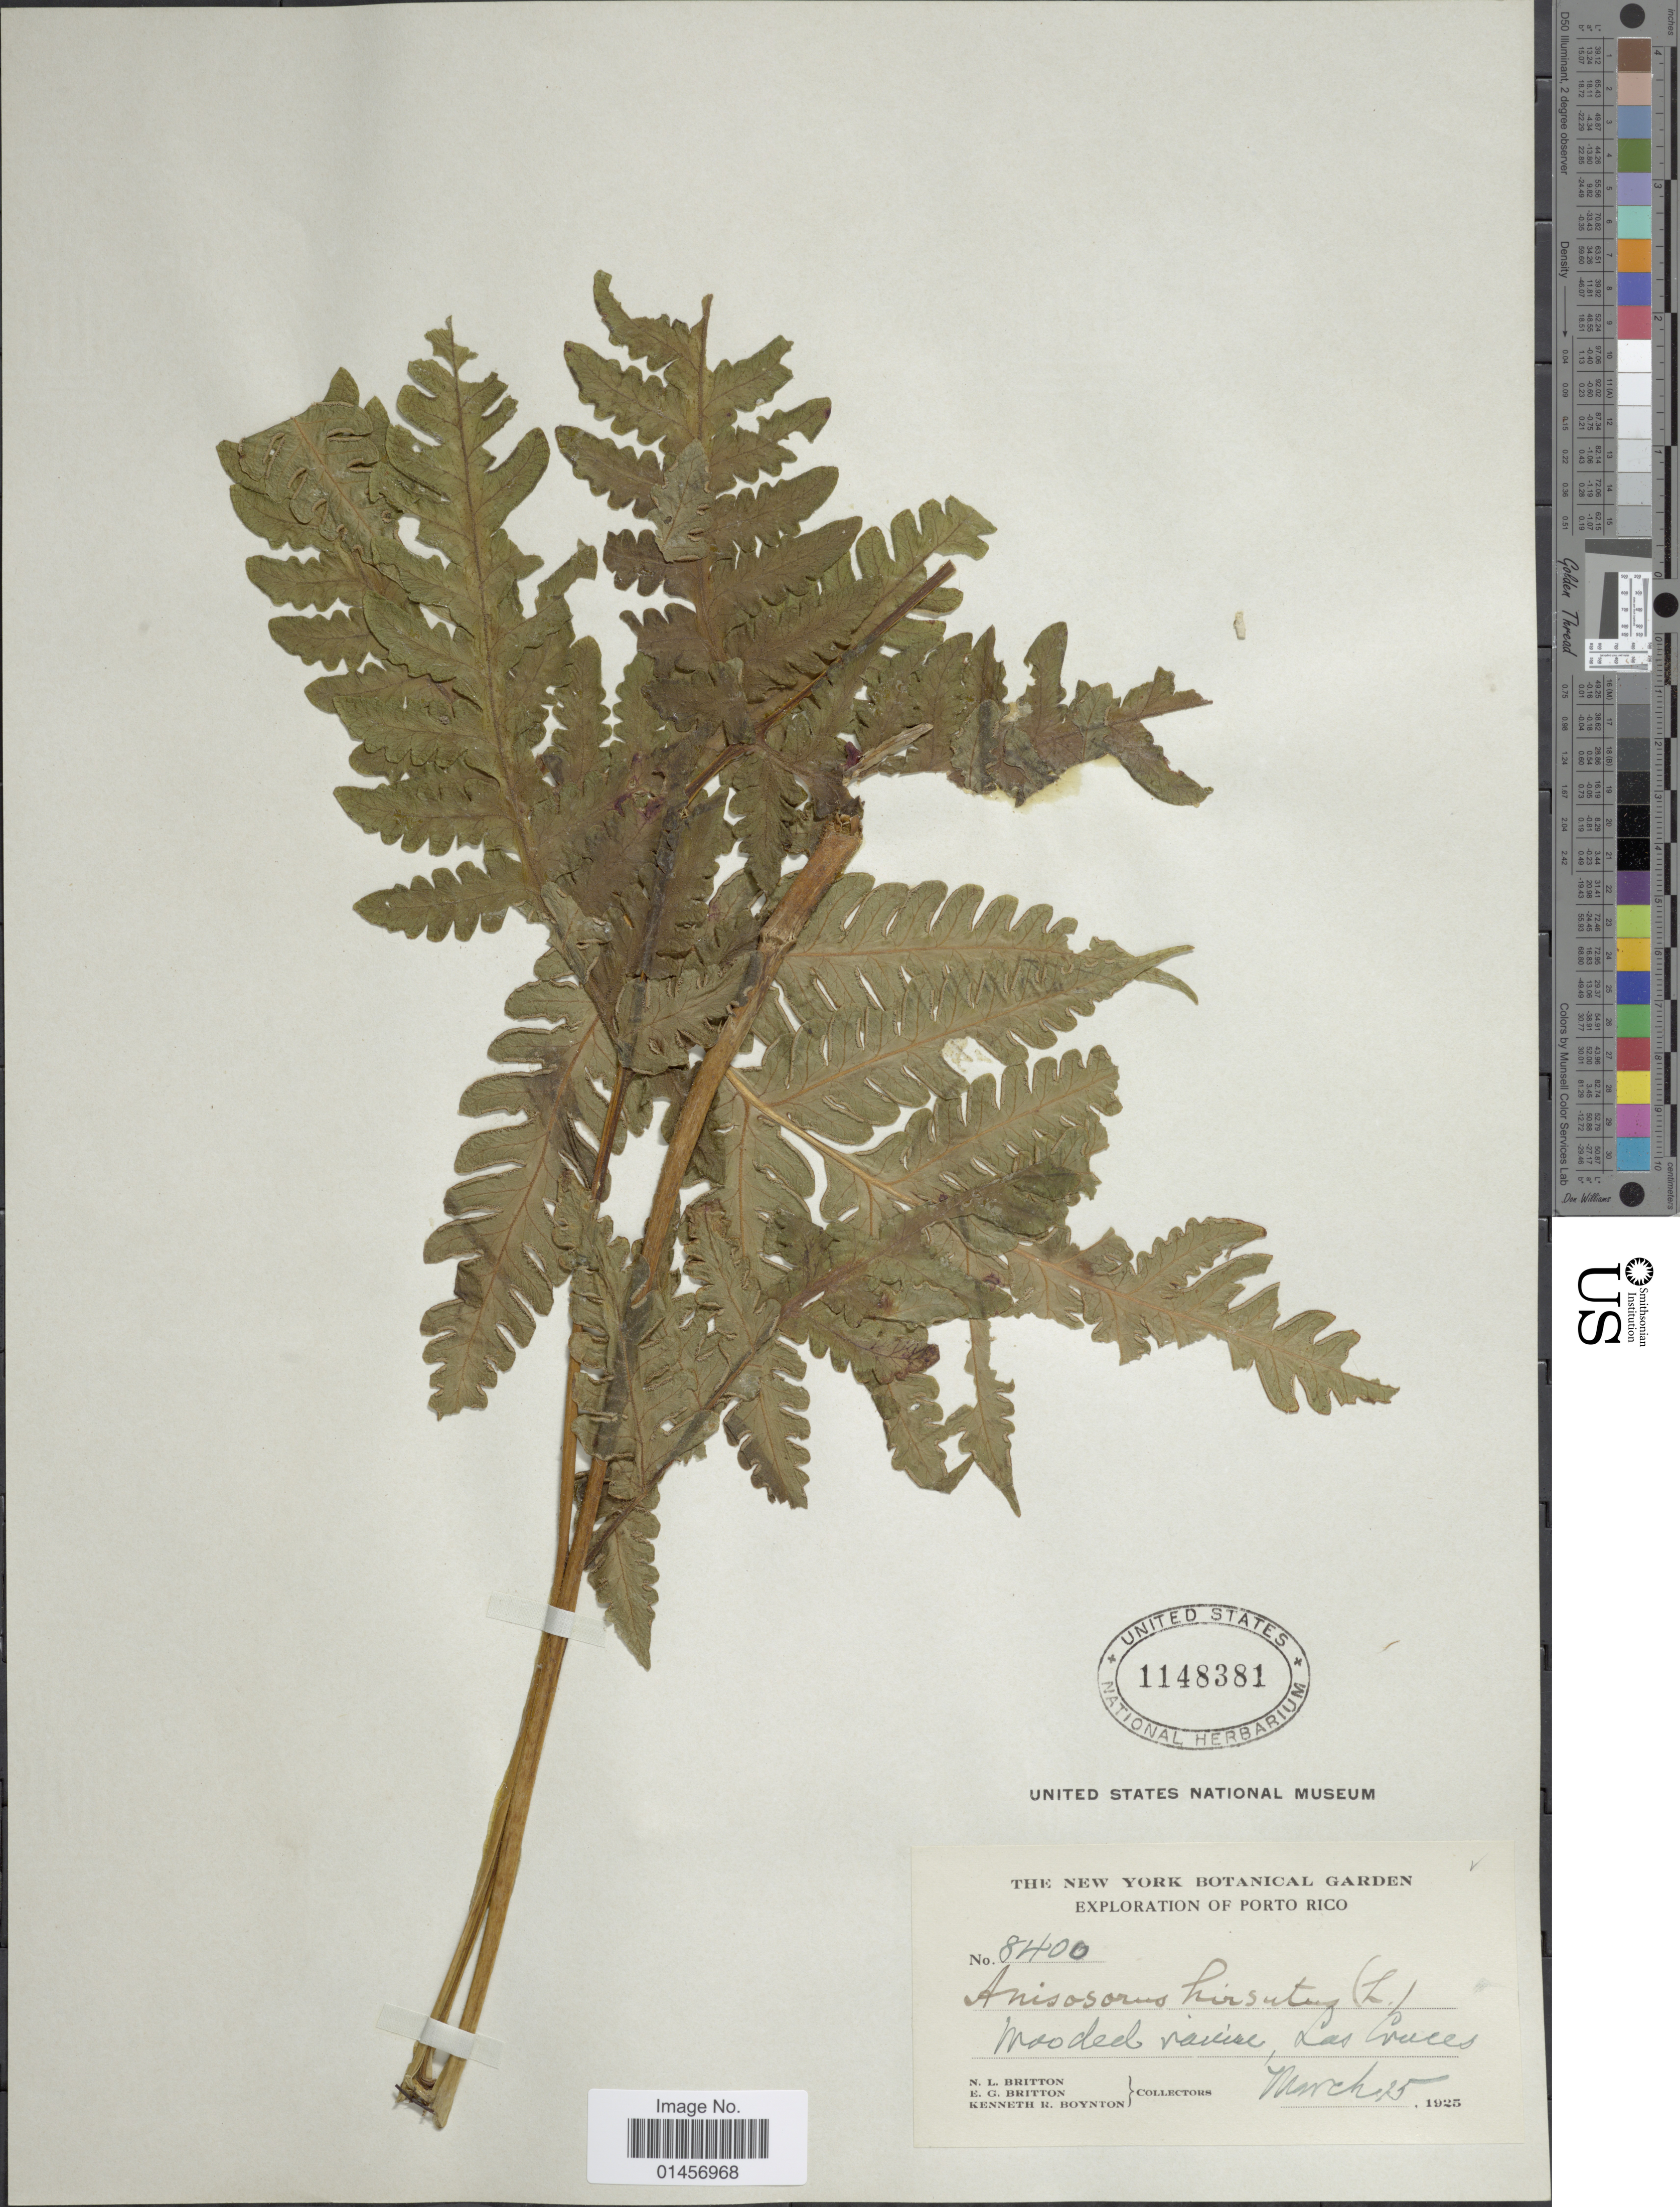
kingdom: Plantae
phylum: Tracheophyta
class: Polypodiopsida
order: Polypodiales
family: Lonchitidaceae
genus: Lonchitis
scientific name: Lonchitis hirsuta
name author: L.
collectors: N. Britton, E. G. Britton & K. Boyton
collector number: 8400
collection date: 1925-03-25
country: Puerto Rico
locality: Porto Rico, Maodeel ravine, Las Cruces. [interpreted]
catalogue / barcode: US 1148381